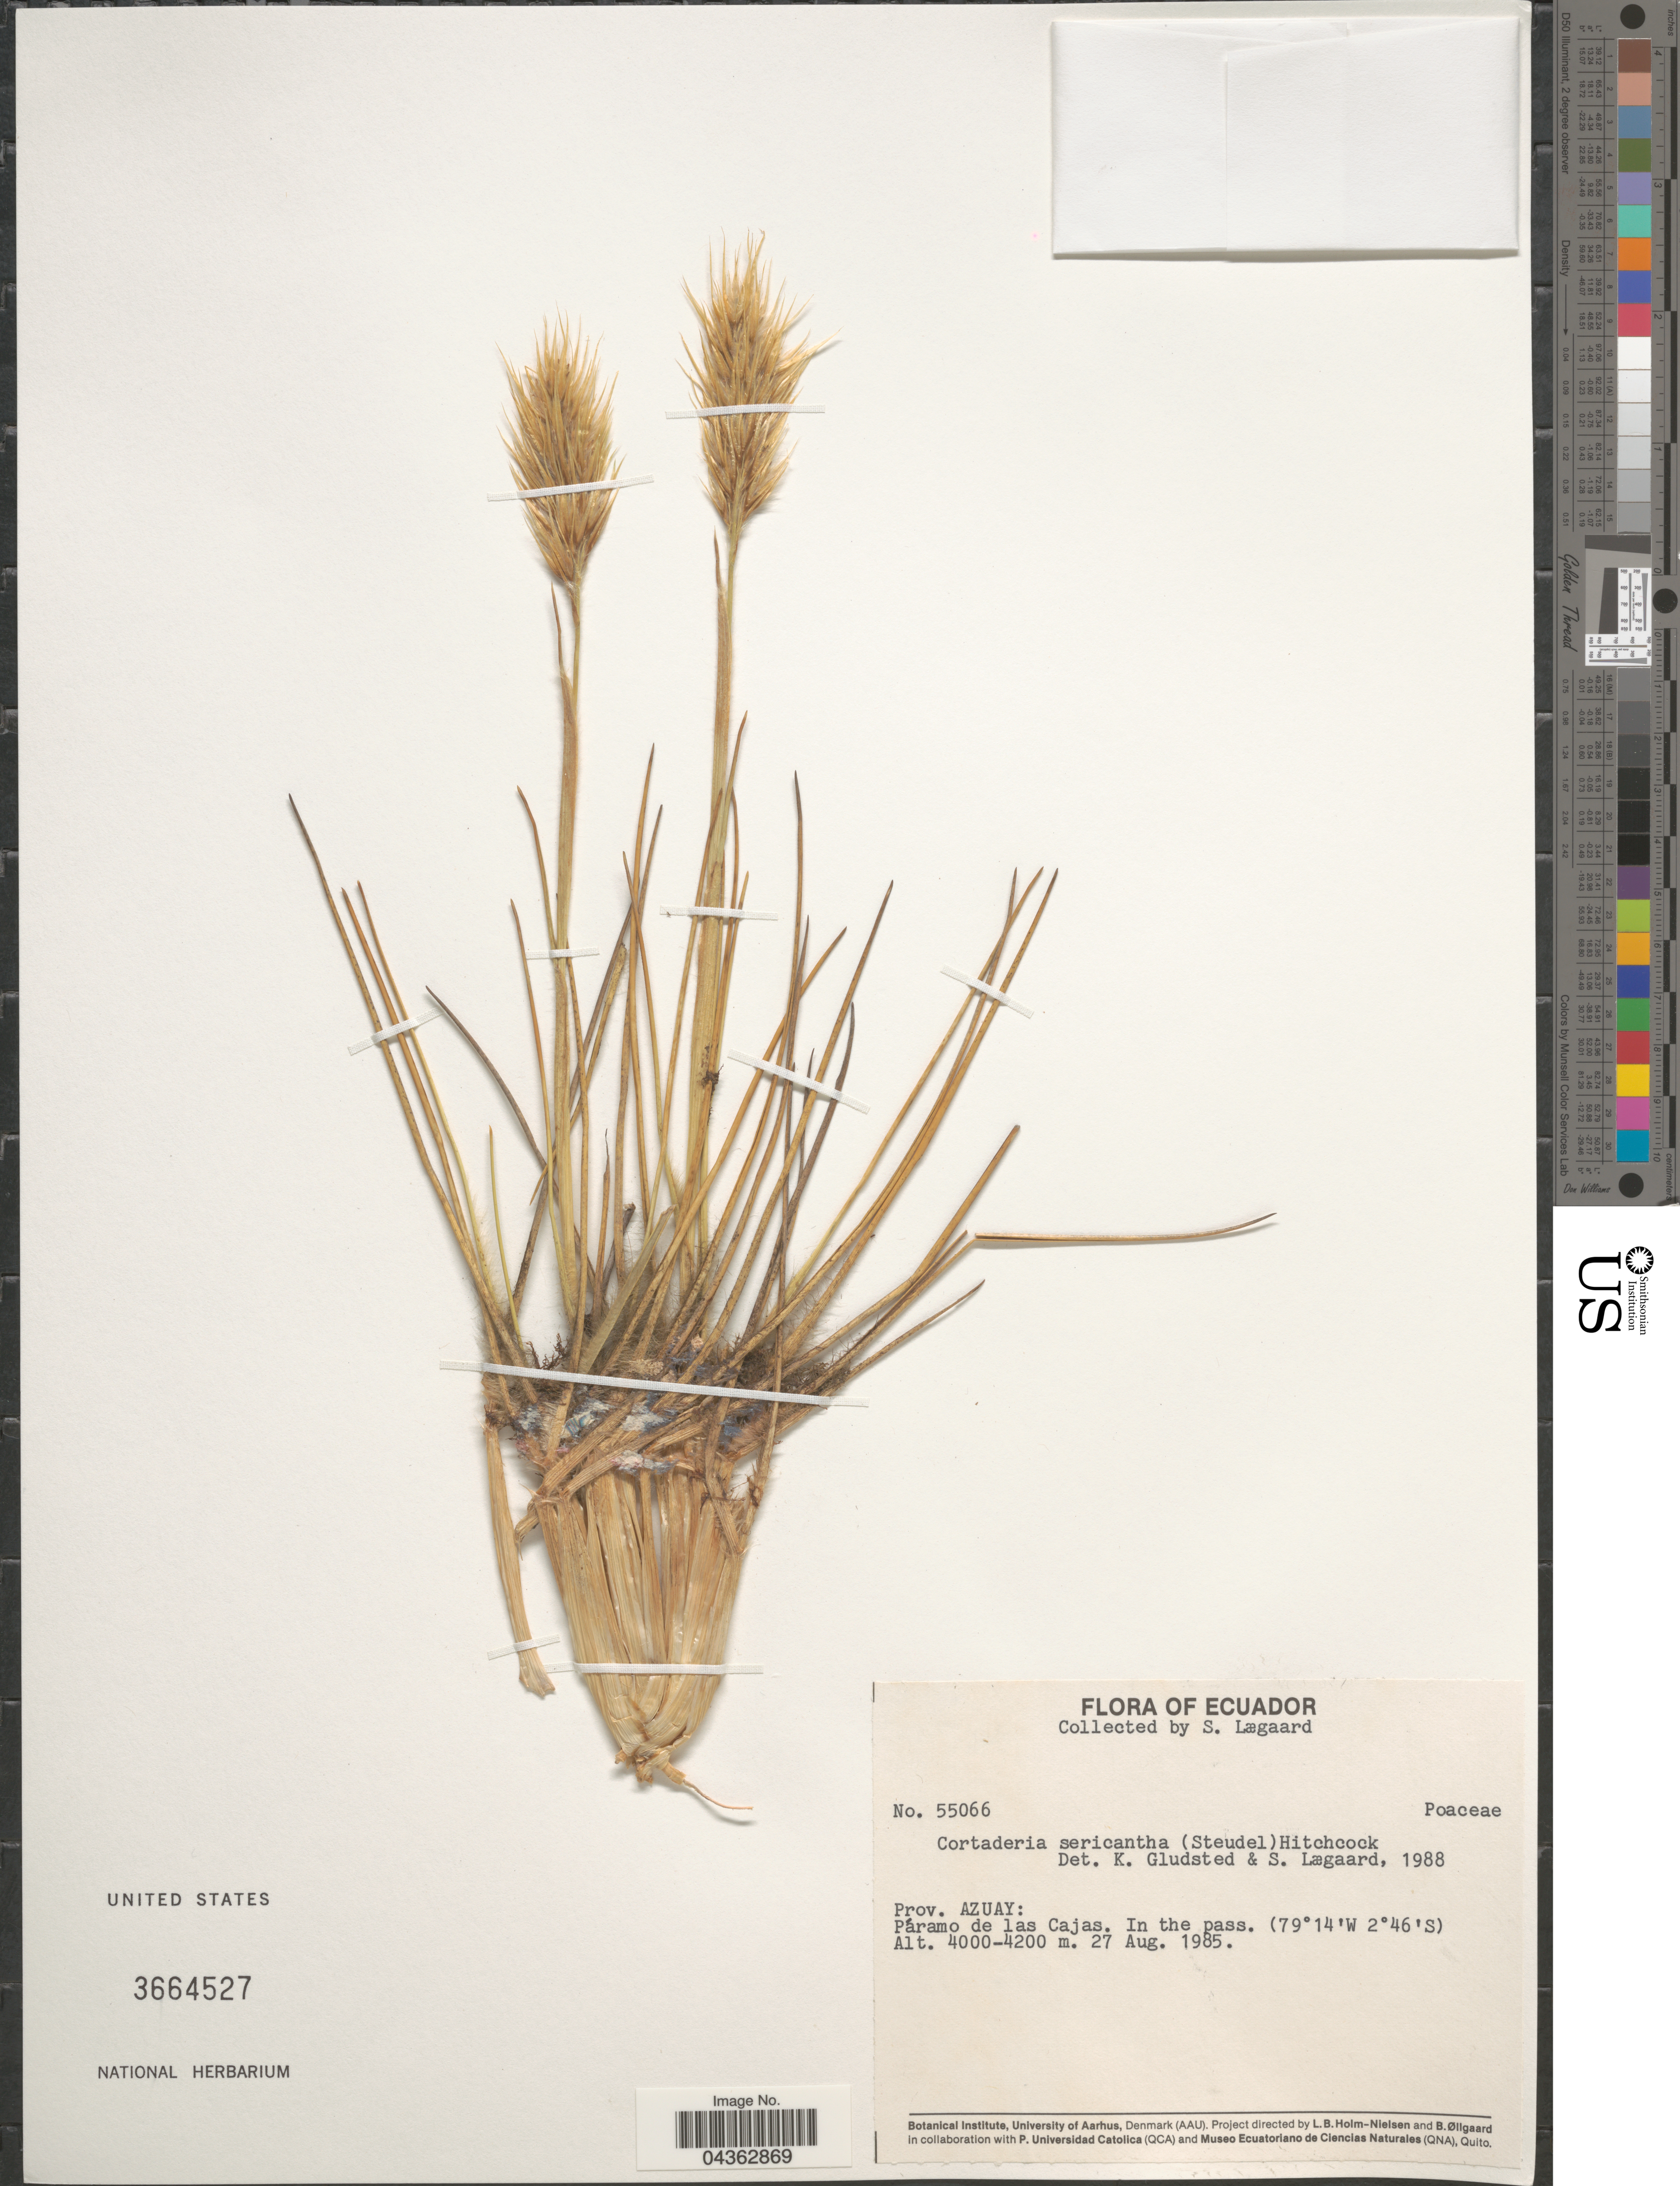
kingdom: Plantae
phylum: Tracheophyta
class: Liliopsida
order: Poales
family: Poaceae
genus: Cortaderia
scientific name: Cortaderia sericantha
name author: (Steud.) Hitchc.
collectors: S. Lægaard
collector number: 55066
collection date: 1985-08-27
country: Ecuador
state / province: Azuay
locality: Páramo de las Cajas. In the pass.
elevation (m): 4000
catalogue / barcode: US 3664527